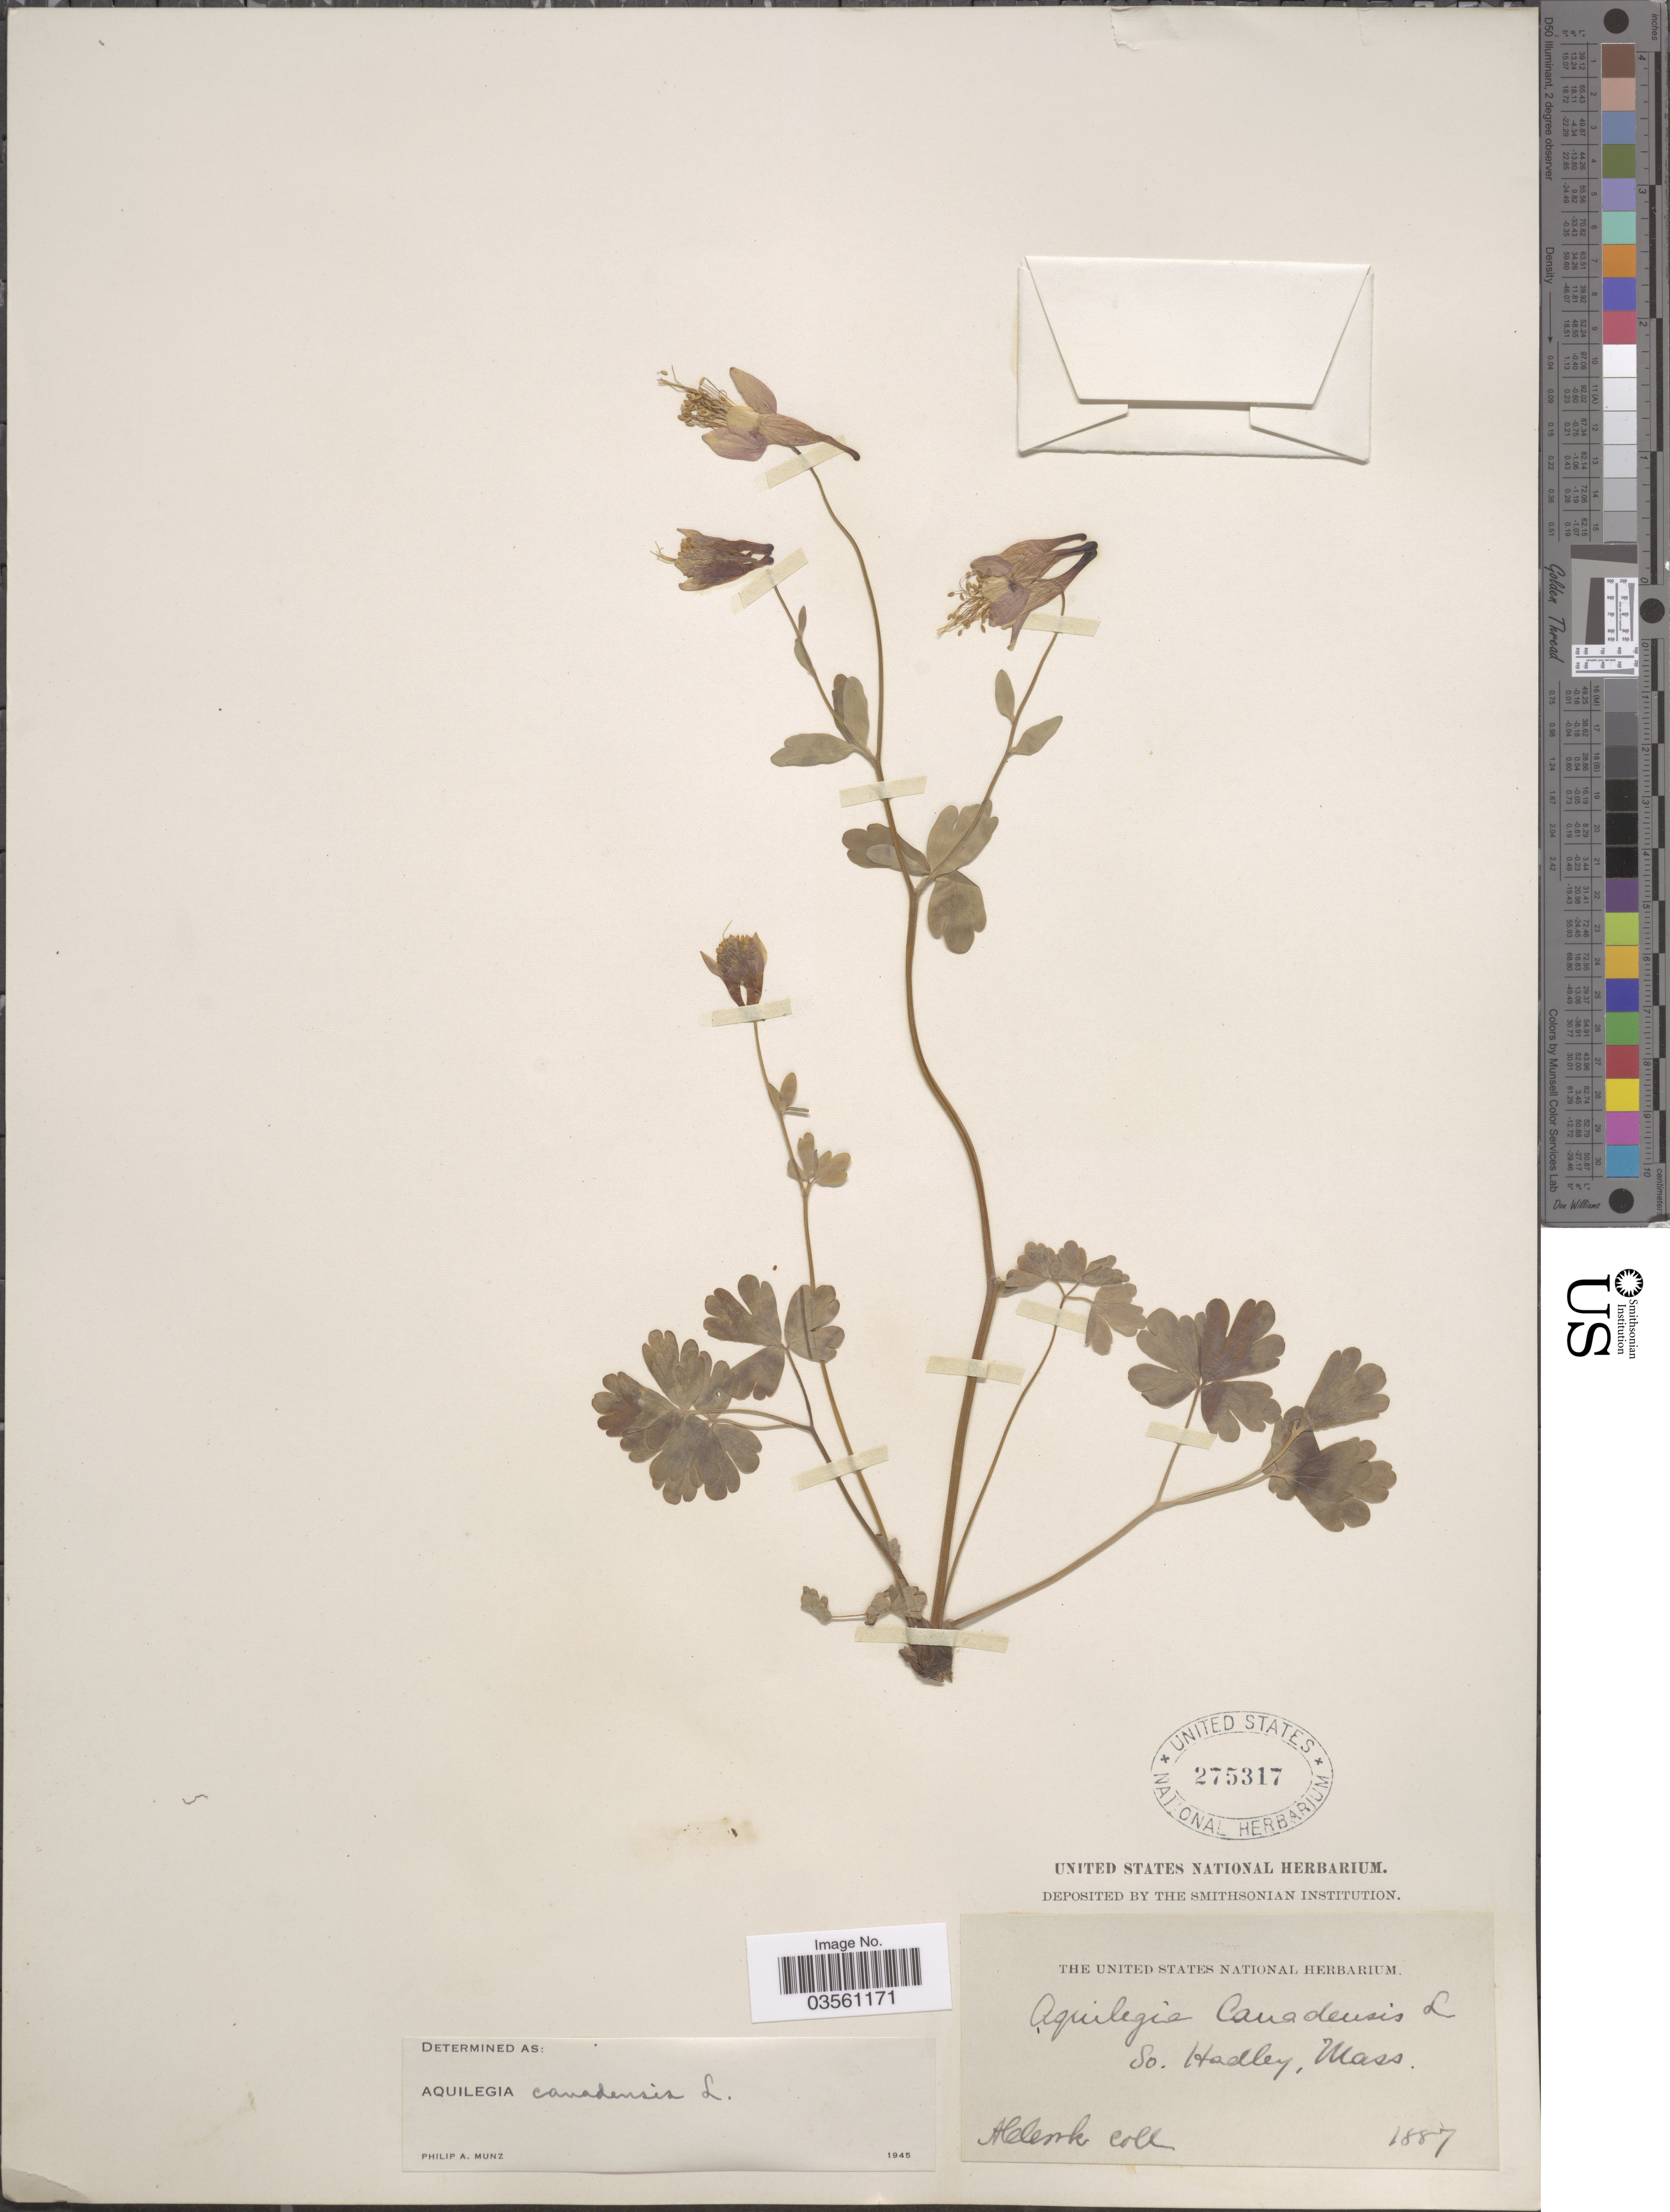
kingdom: Plantae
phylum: Tracheophyta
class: Magnoliopsida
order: Ranunculales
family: Ranunculaceae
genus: Aquilegia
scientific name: Aquilegia canadensis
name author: L.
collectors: A. Cook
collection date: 1887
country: United States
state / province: Massachusetts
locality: So. Hadley.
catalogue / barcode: US 275317